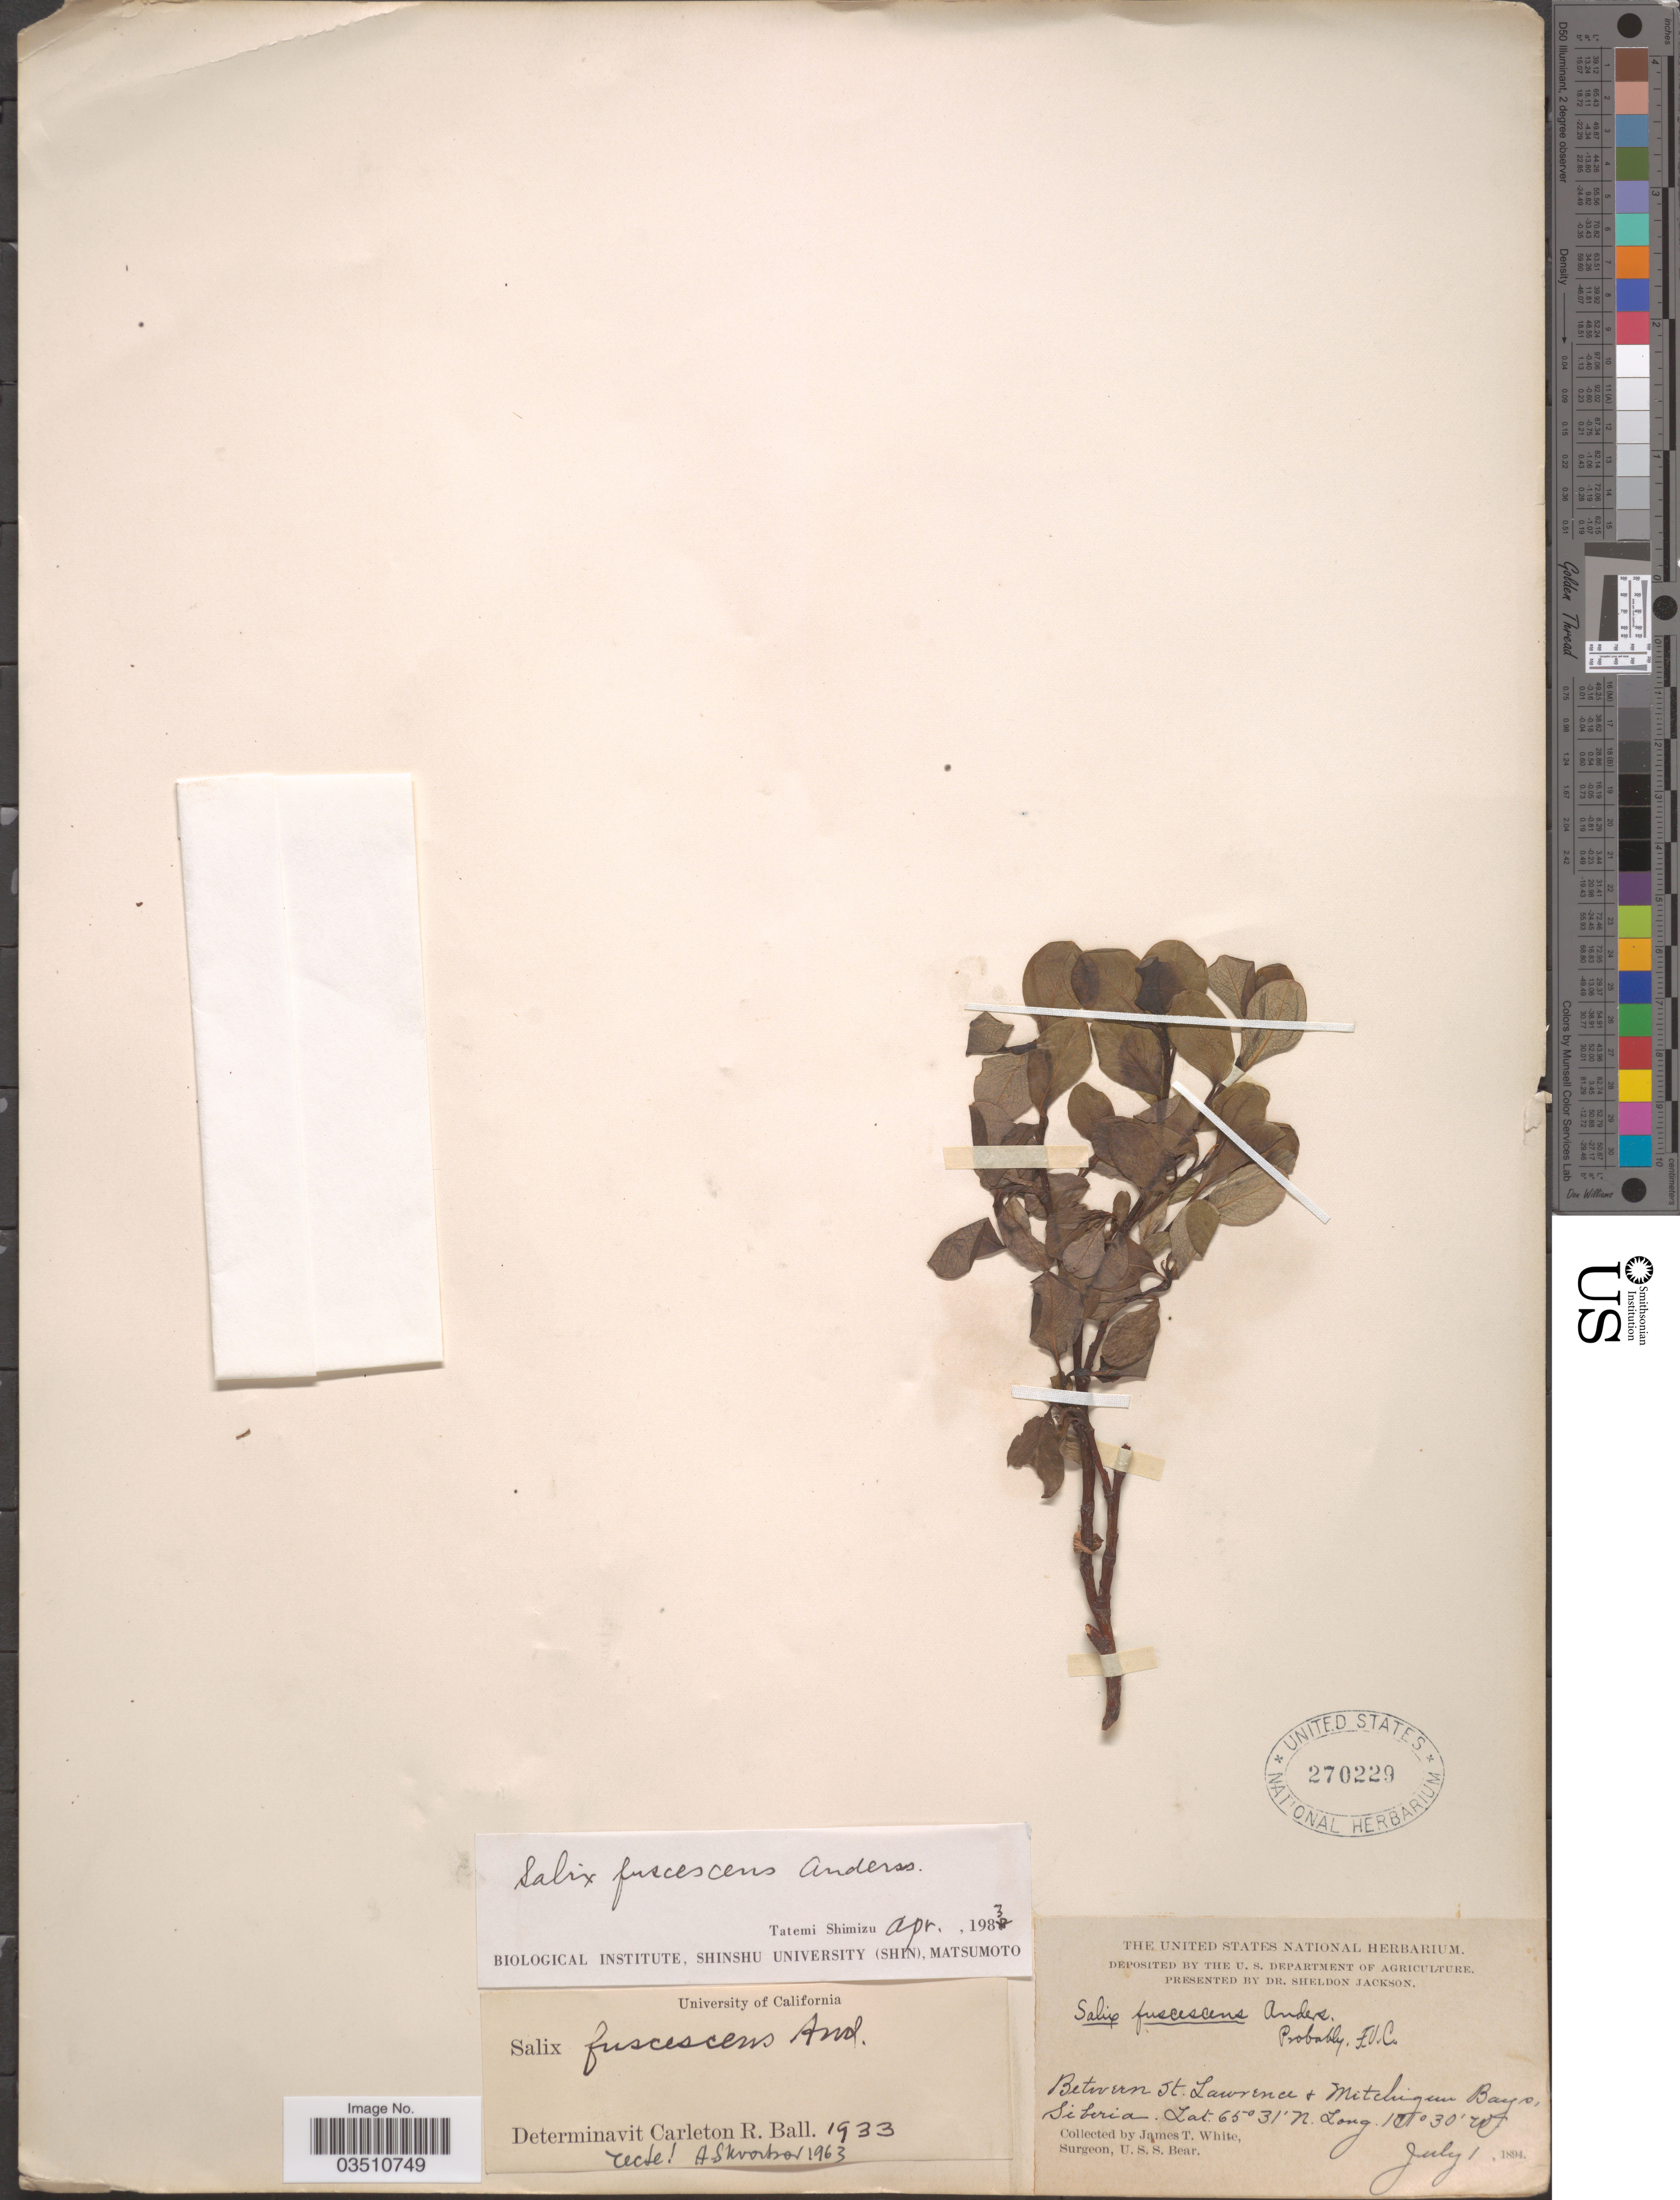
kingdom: Plantae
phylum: Tracheophyta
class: Magnoliopsida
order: Malpighiales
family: Salicaceae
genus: Salix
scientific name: Salix fuscescens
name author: Andersson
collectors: J. T. White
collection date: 1894-07-01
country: Russian Federation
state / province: Chukotka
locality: Between St. Lawrence & Mitchigan Bays, Siberia.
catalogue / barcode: US 270229